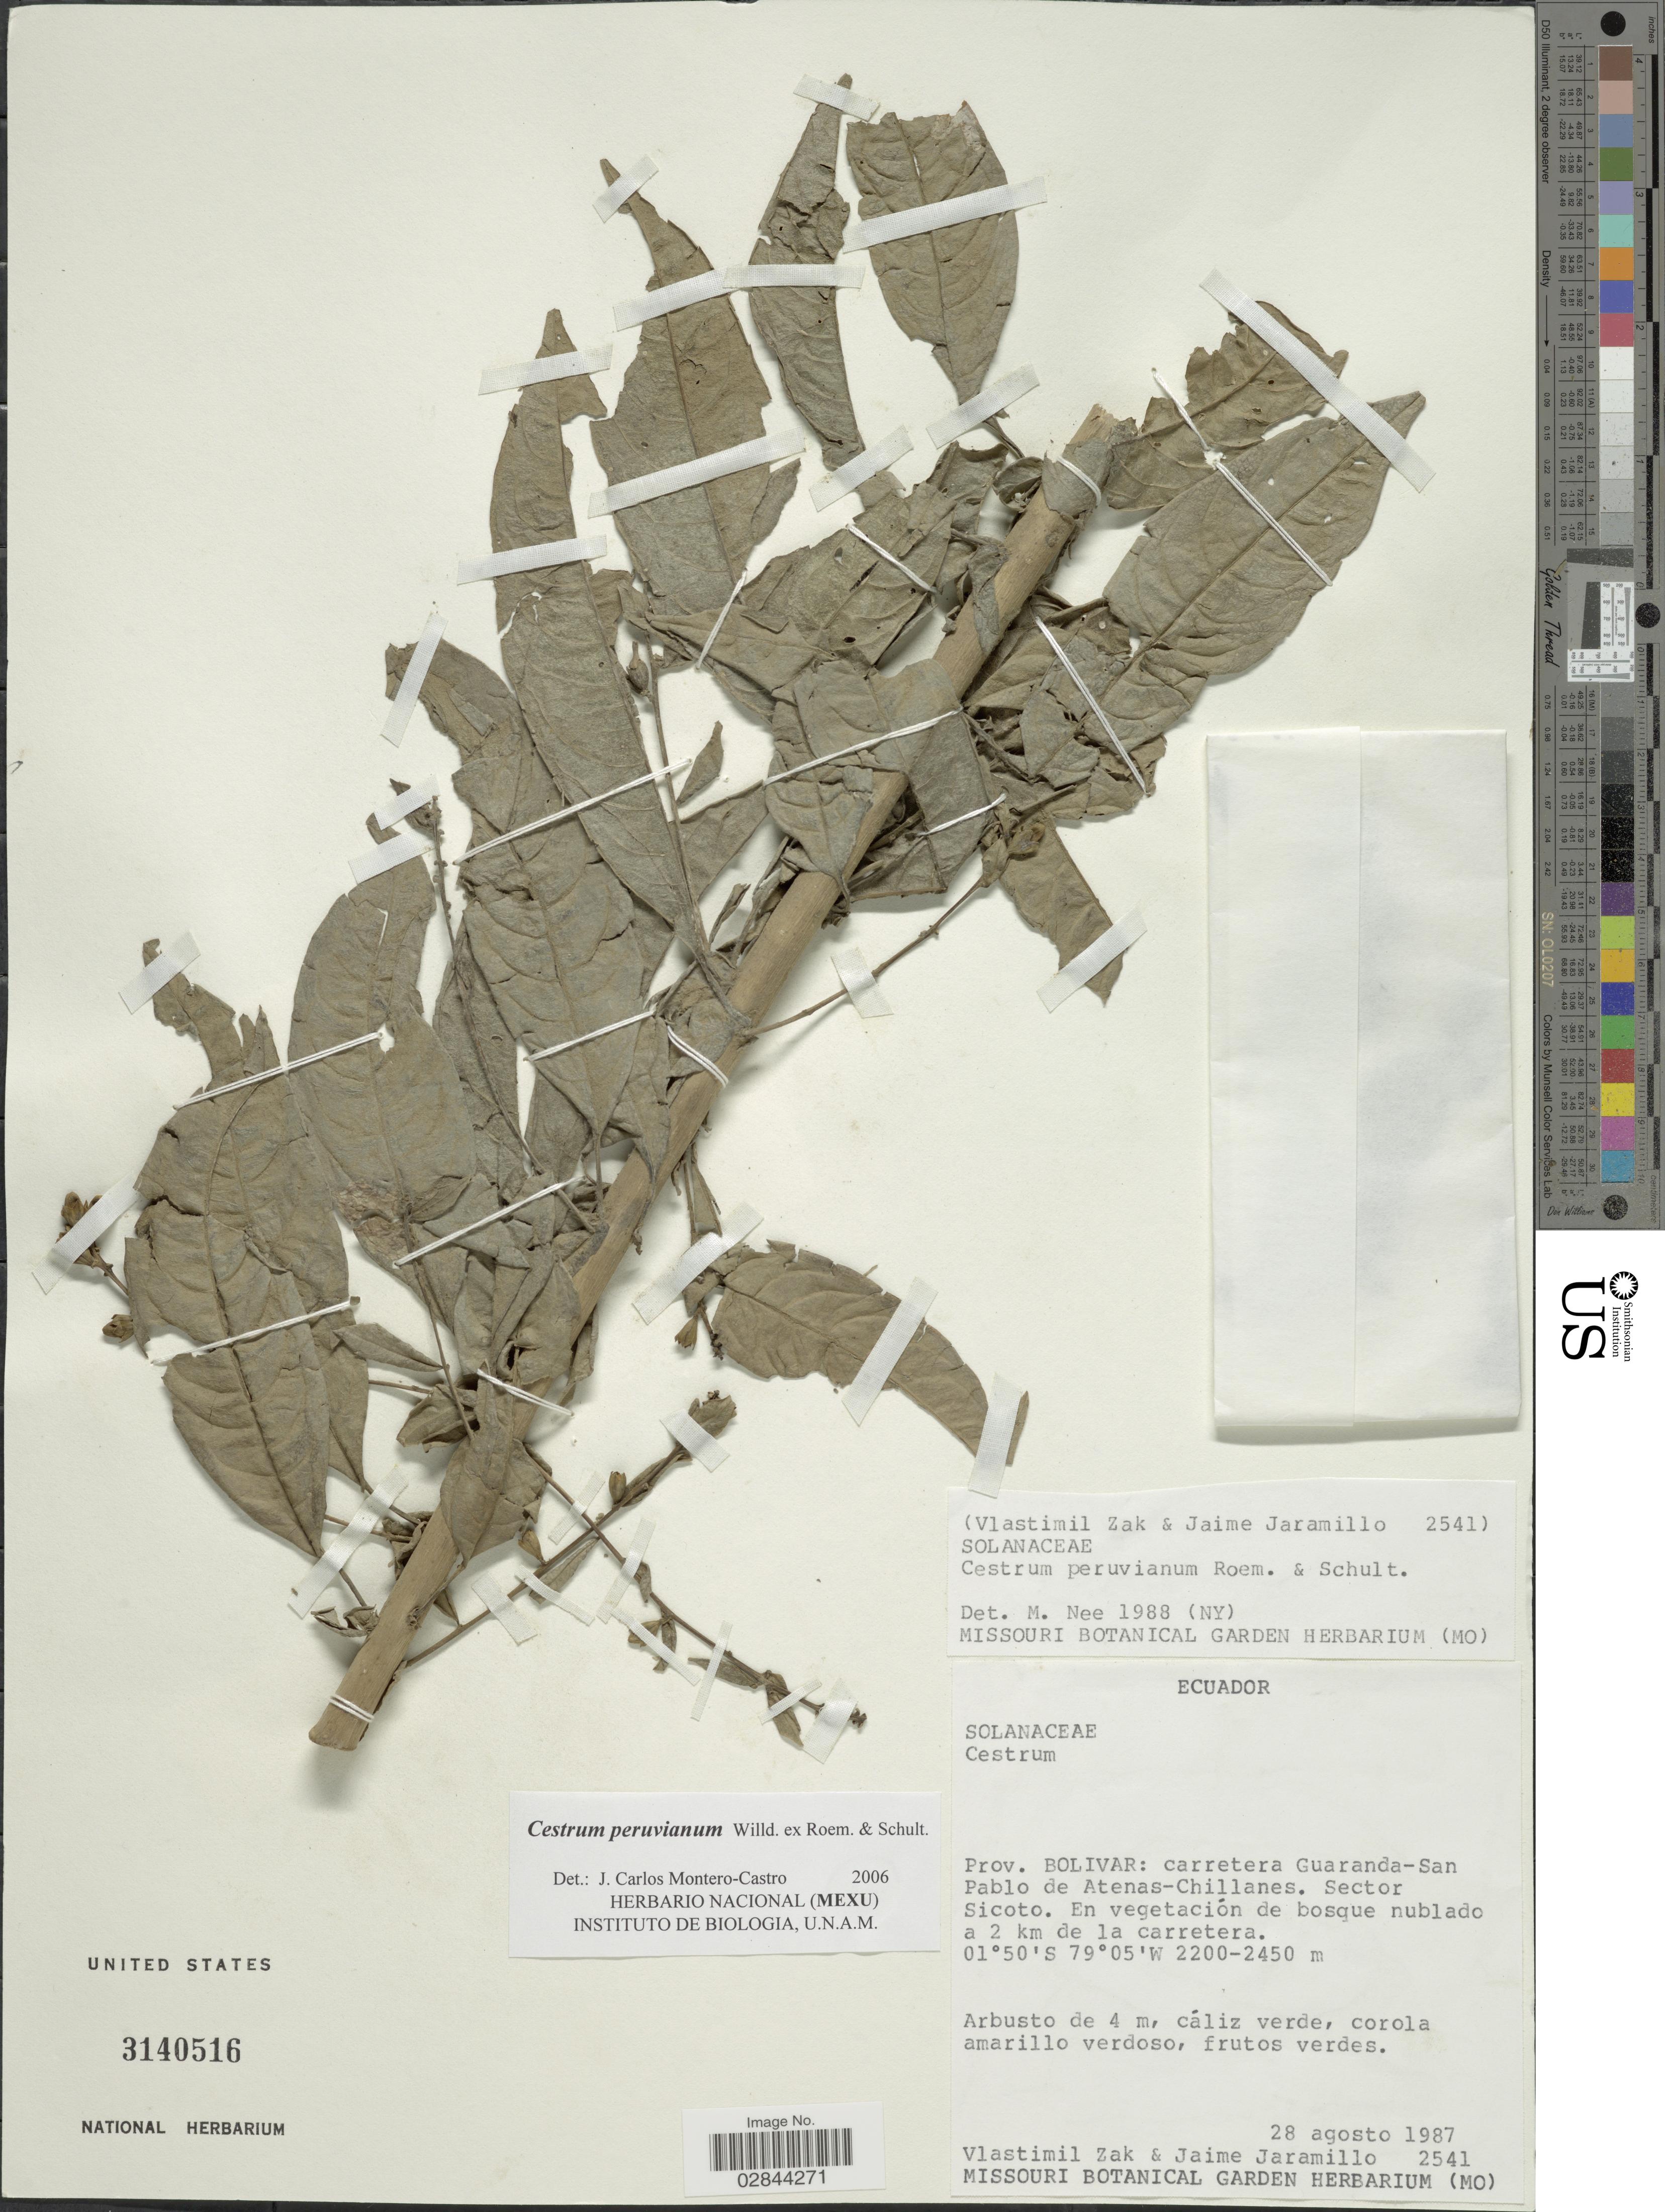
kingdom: Plantae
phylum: Tracheophyta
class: Magnoliopsida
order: Solanales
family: Solanaceae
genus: Cestrum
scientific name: Cestrum affine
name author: Kunth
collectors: V. Zak & J. Jaramillo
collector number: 2541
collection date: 1987-08-28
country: Ecuador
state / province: Bolívar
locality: Carretera Guaranda-San Pablo de Atenas-Chillanes, Sector Sicoto, En vegetación de bosque nublado a 2 km de la carretera.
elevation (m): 2200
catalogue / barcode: US 3140516